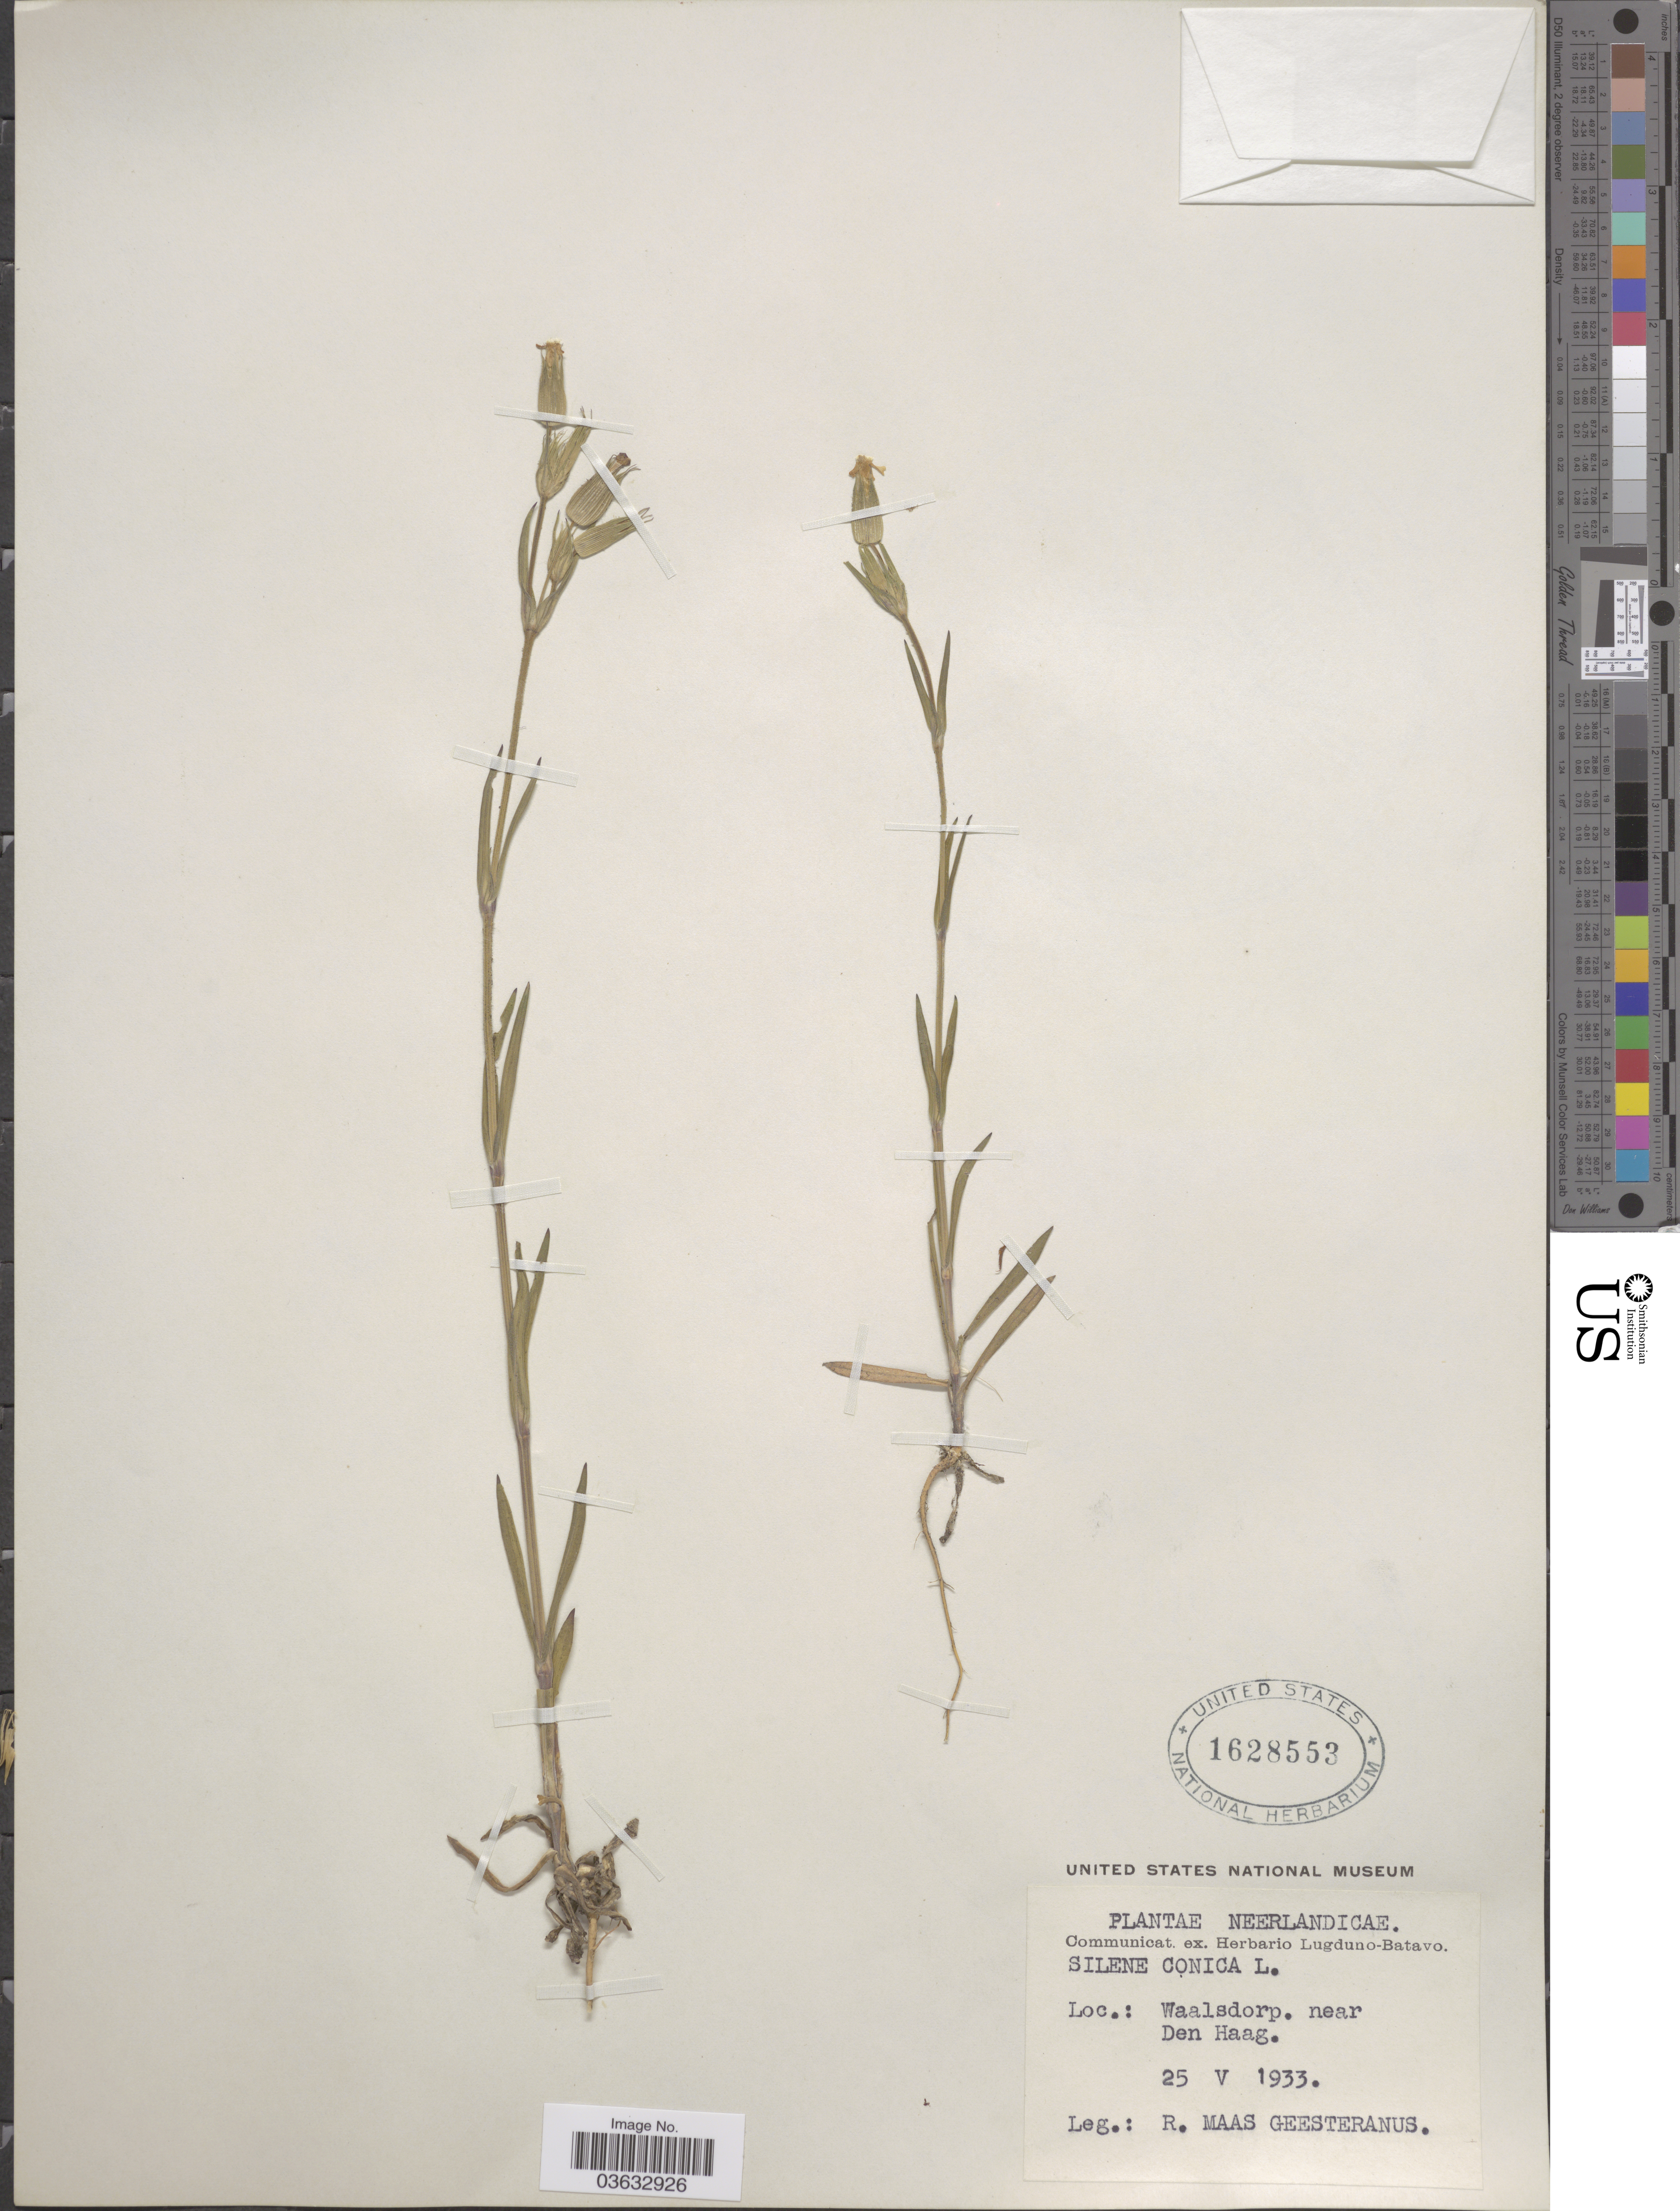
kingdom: Plantae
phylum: Tracheophyta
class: Magnoliopsida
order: Caryophyllales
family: Caryophyllaceae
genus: Silene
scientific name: Silene conica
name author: L.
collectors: R. A. Maas Geesteranus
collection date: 1933-05-25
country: Netherlands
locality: Neerlandicæ. Waalsdorp, near Den Haag.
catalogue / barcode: US 1628553